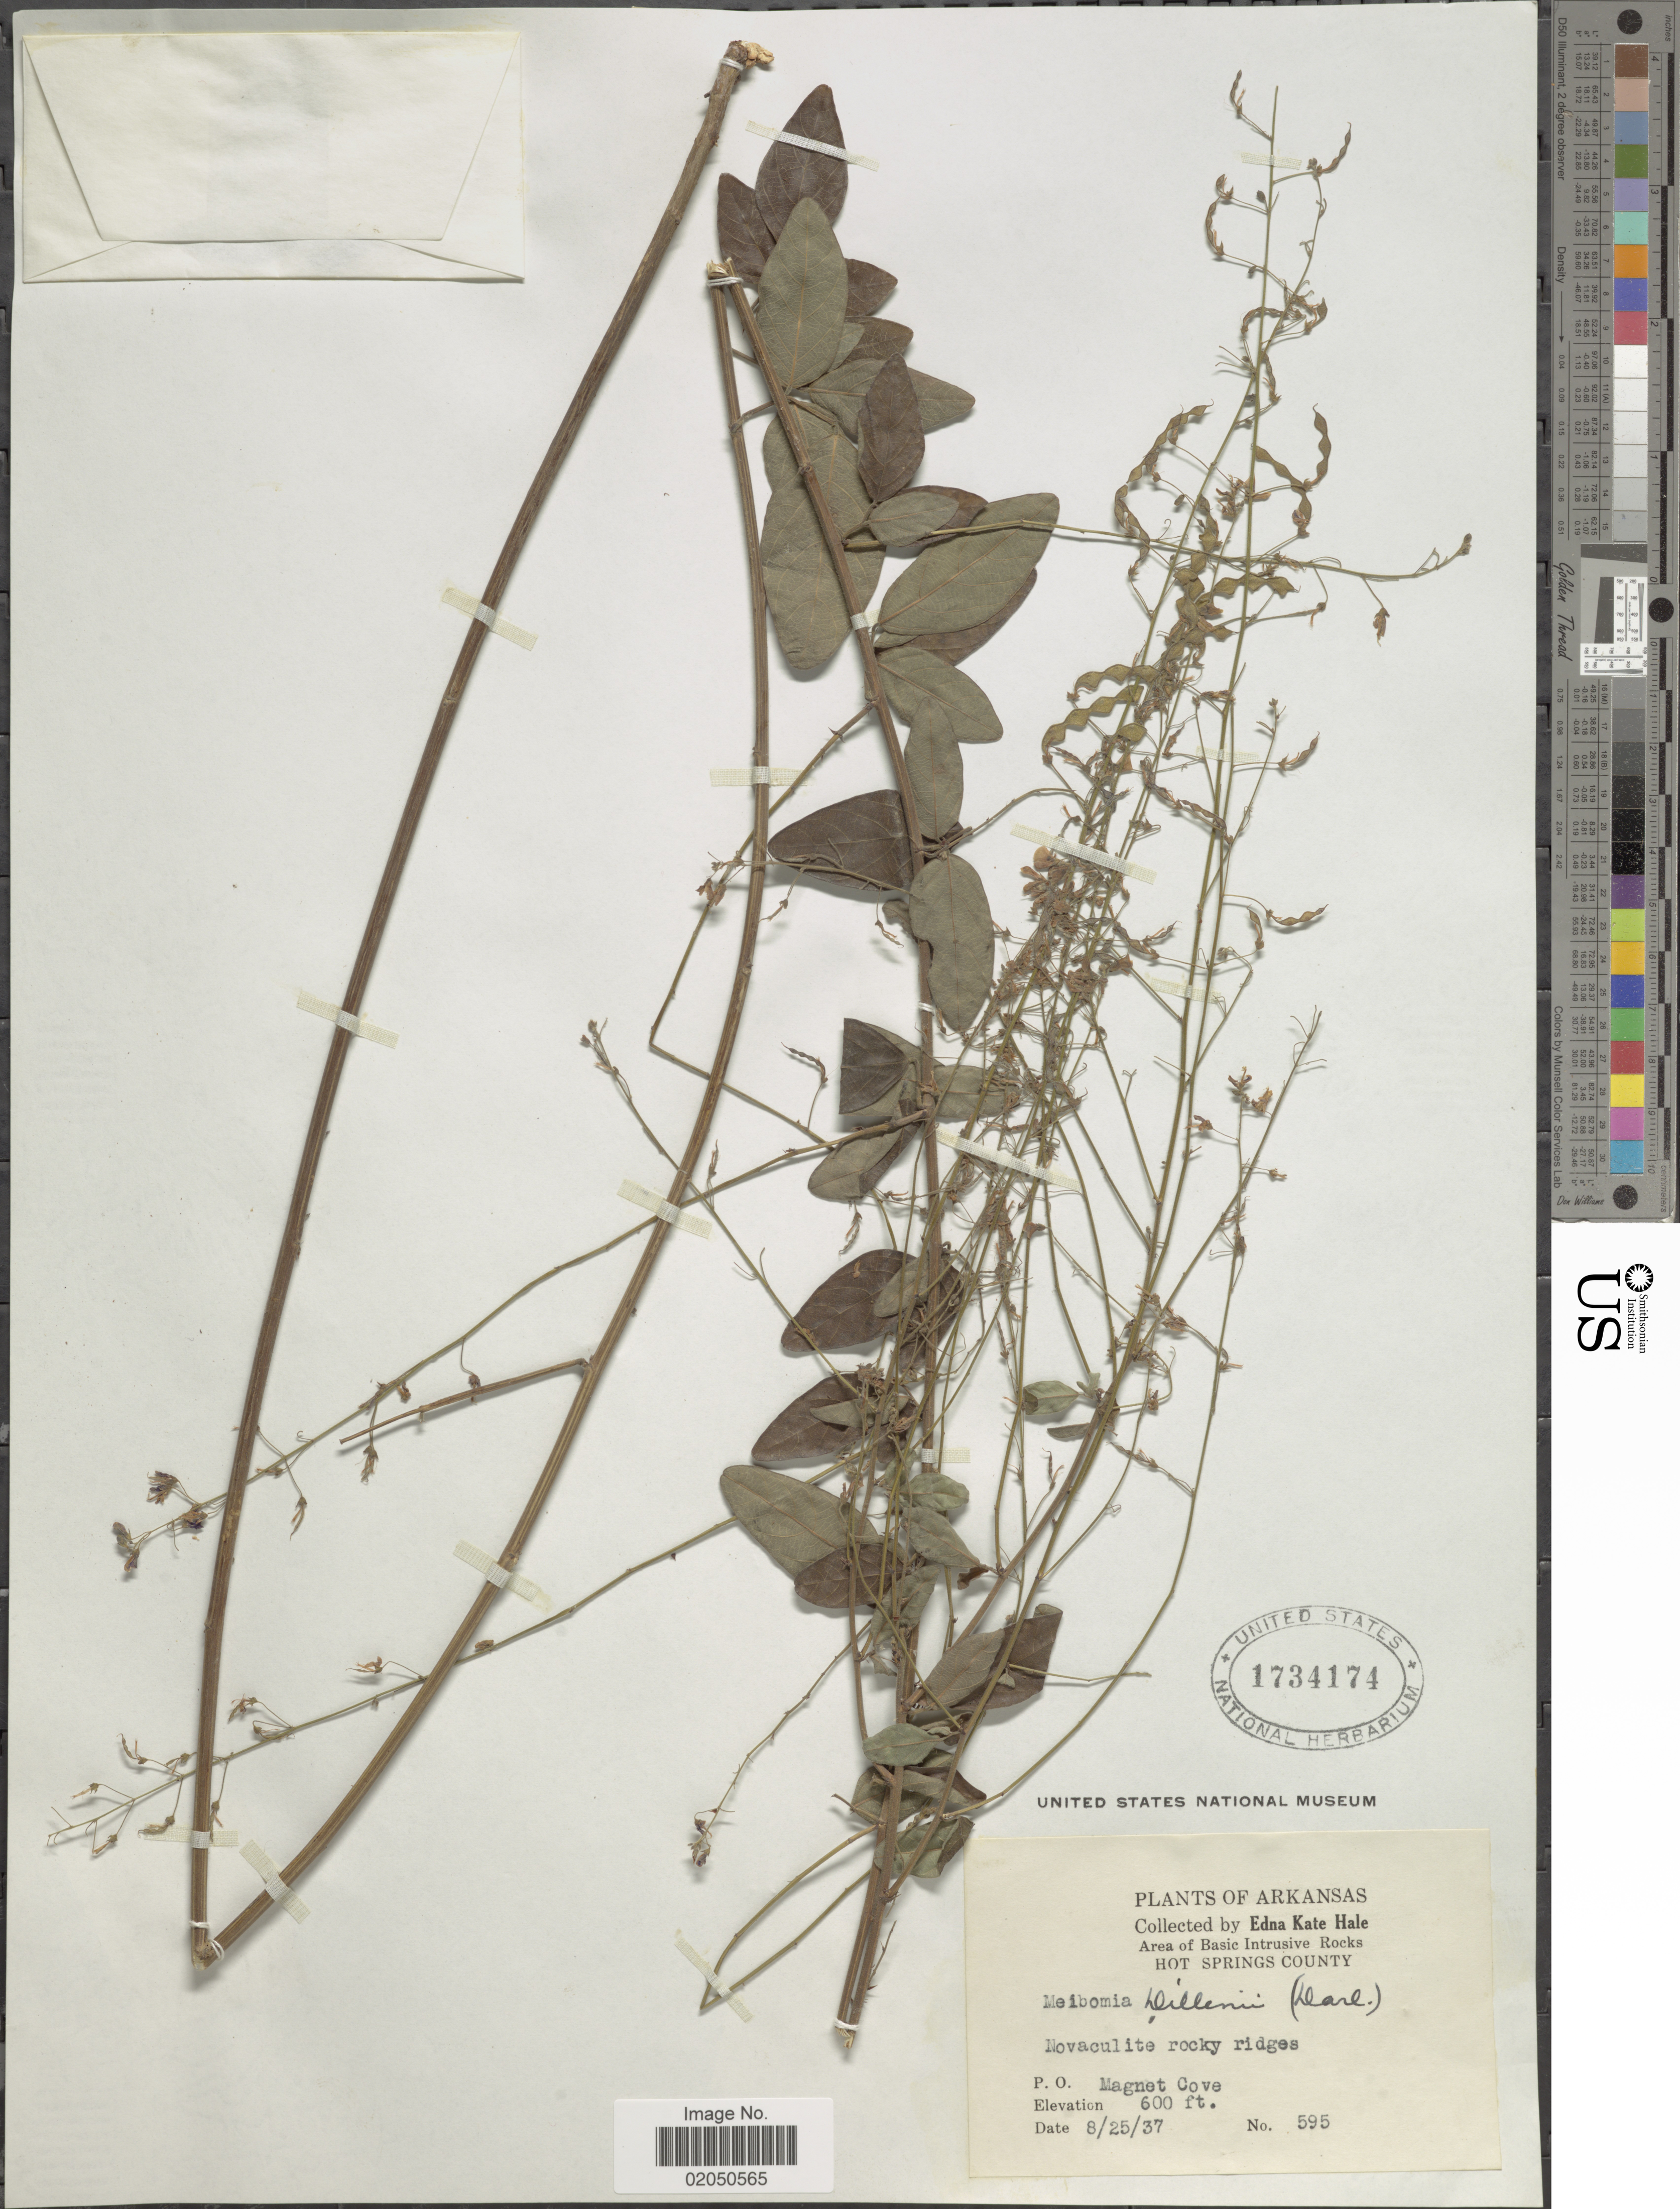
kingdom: Plantae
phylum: Tracheophyta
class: Magnoliopsida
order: Fabales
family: Fabaceae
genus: Desmodium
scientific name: Desmodium glabellum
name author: (Michx.) DC.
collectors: E. K. Hale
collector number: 595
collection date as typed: Transcribed d/m/y: 25/8/37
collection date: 1937-08-25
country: United States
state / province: Arkansas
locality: Hot Springs County, Magnet Cove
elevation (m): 183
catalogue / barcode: US 1734174